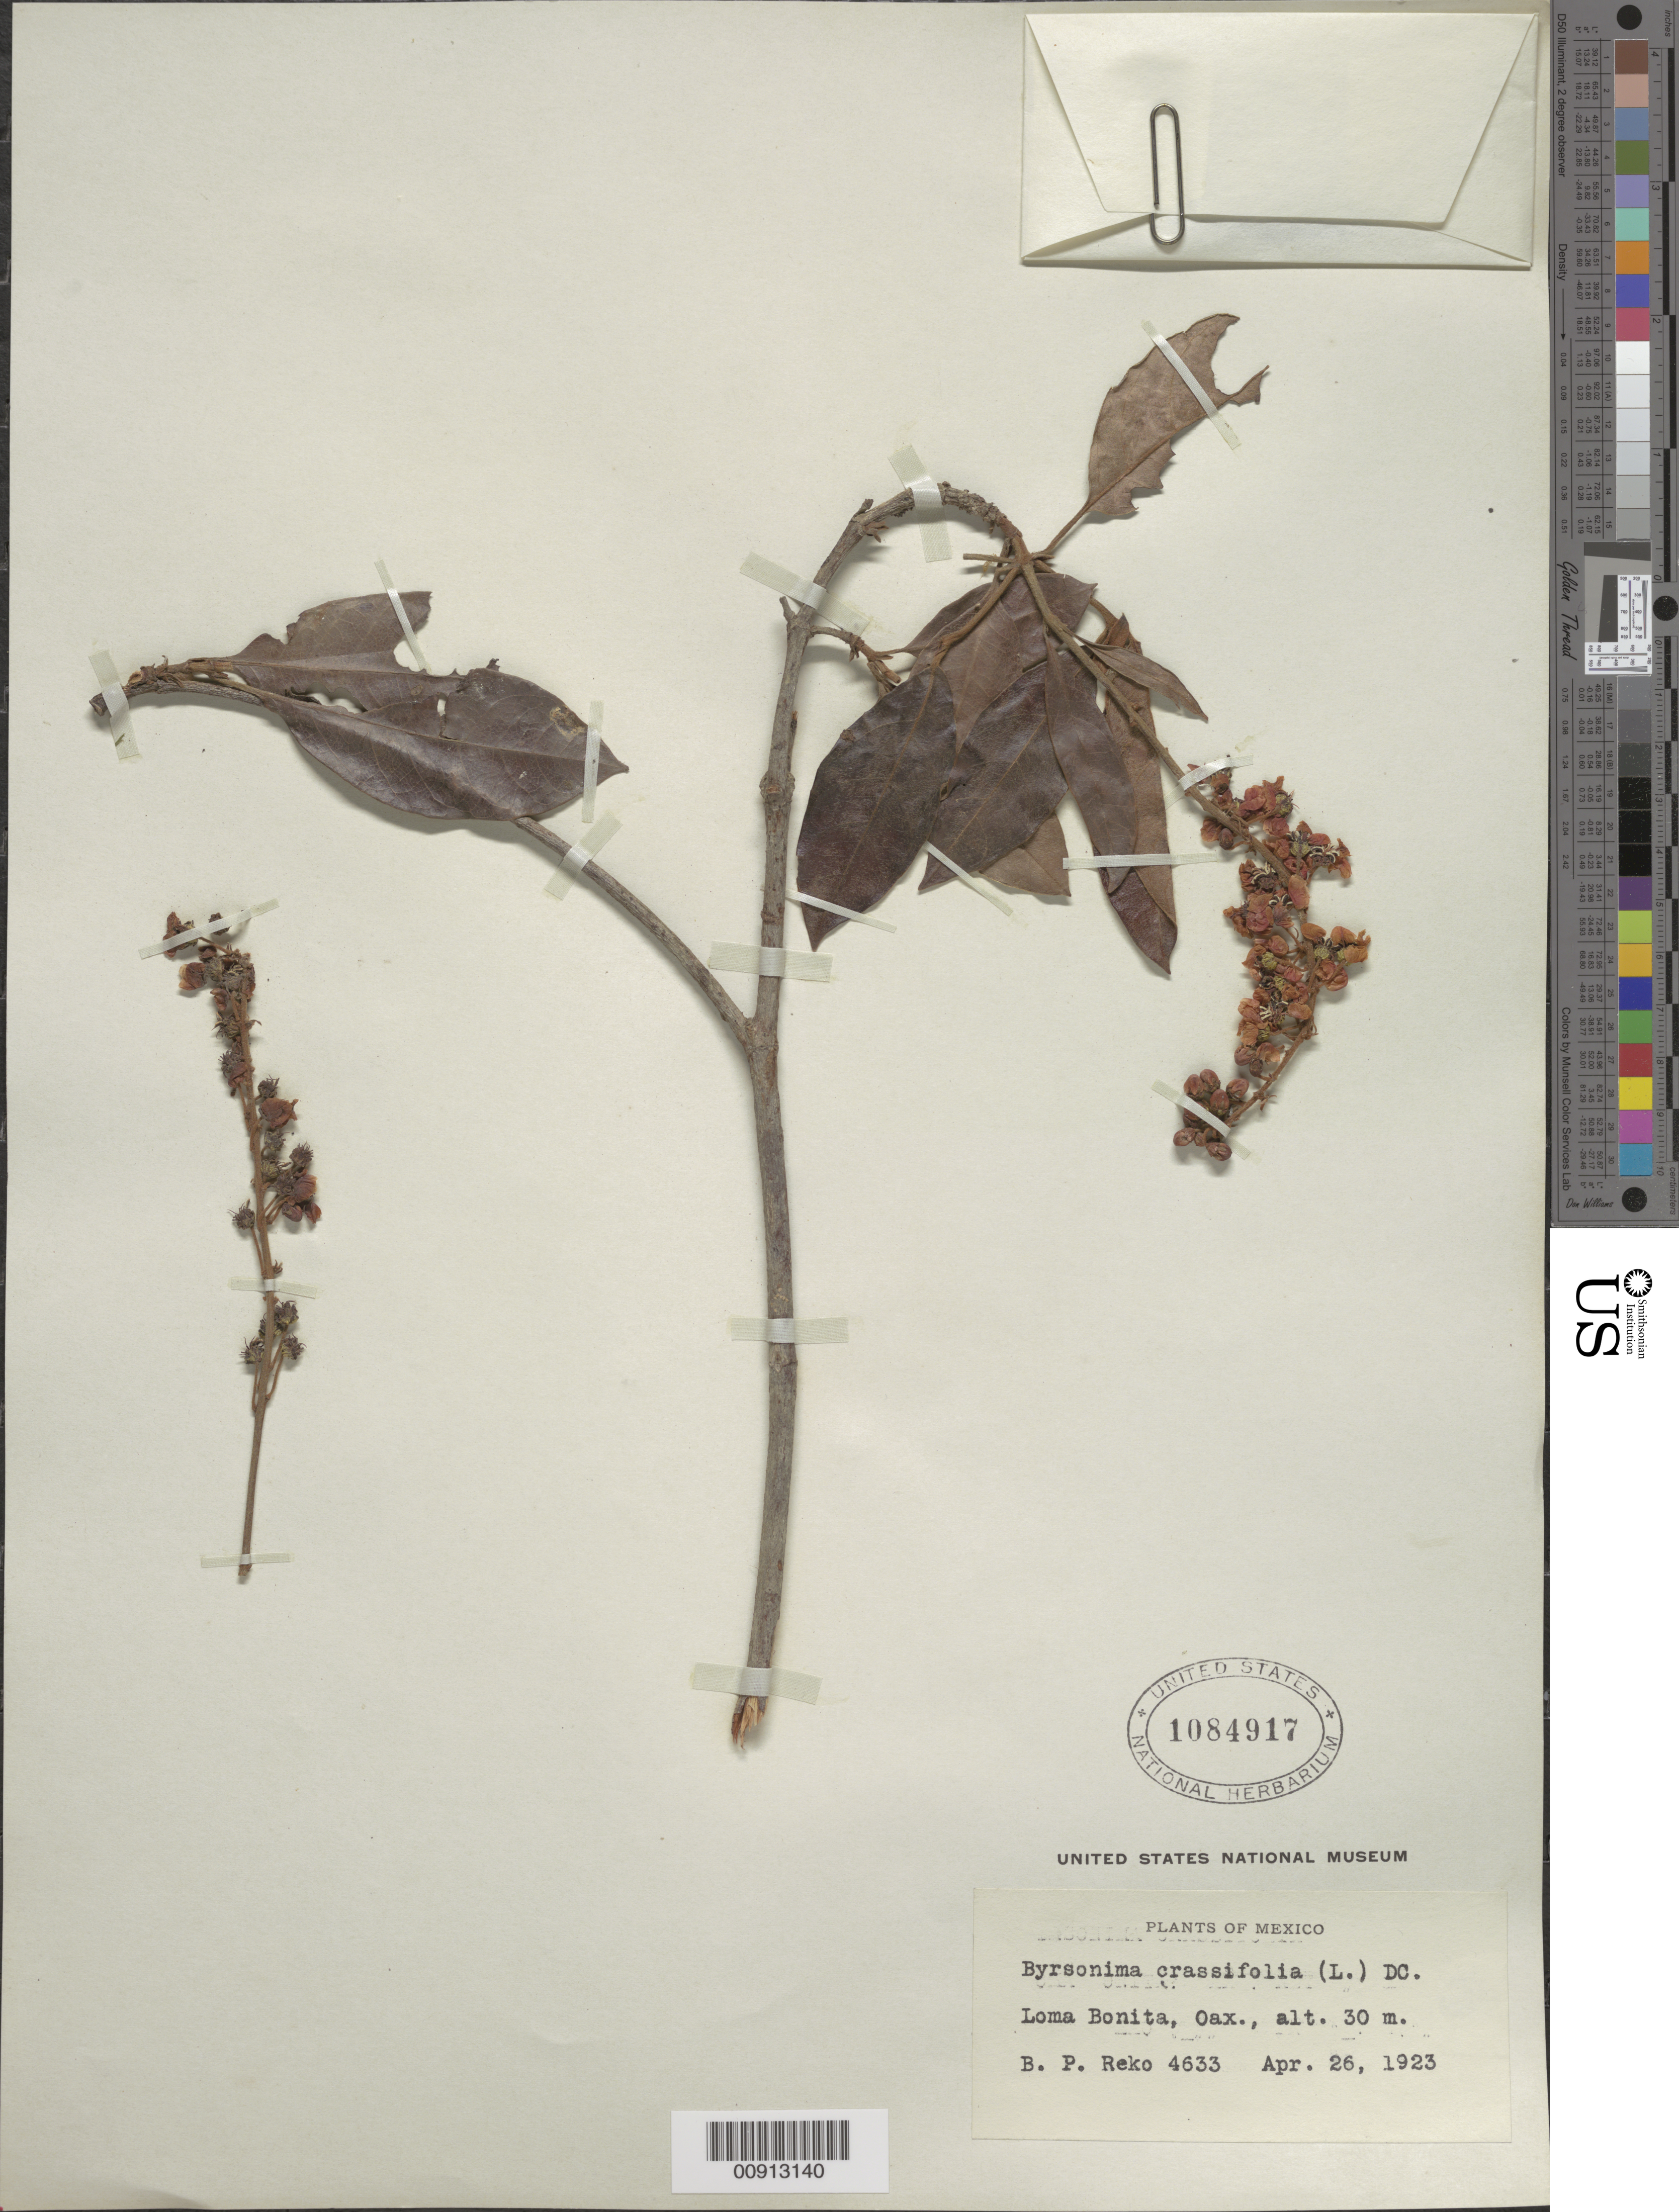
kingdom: Plantae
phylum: Tracheophyta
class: Magnoliopsida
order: Malpighiales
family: Malpighiaceae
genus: Byrsonima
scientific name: Byrsonima crassifolia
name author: (L.) Kunth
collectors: B. P. Reko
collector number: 4633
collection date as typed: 26 Apr 1923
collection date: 1923-04-26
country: Mexico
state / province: Oaxaca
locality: Loma Bonita, Oaxaca.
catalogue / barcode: US 1084917